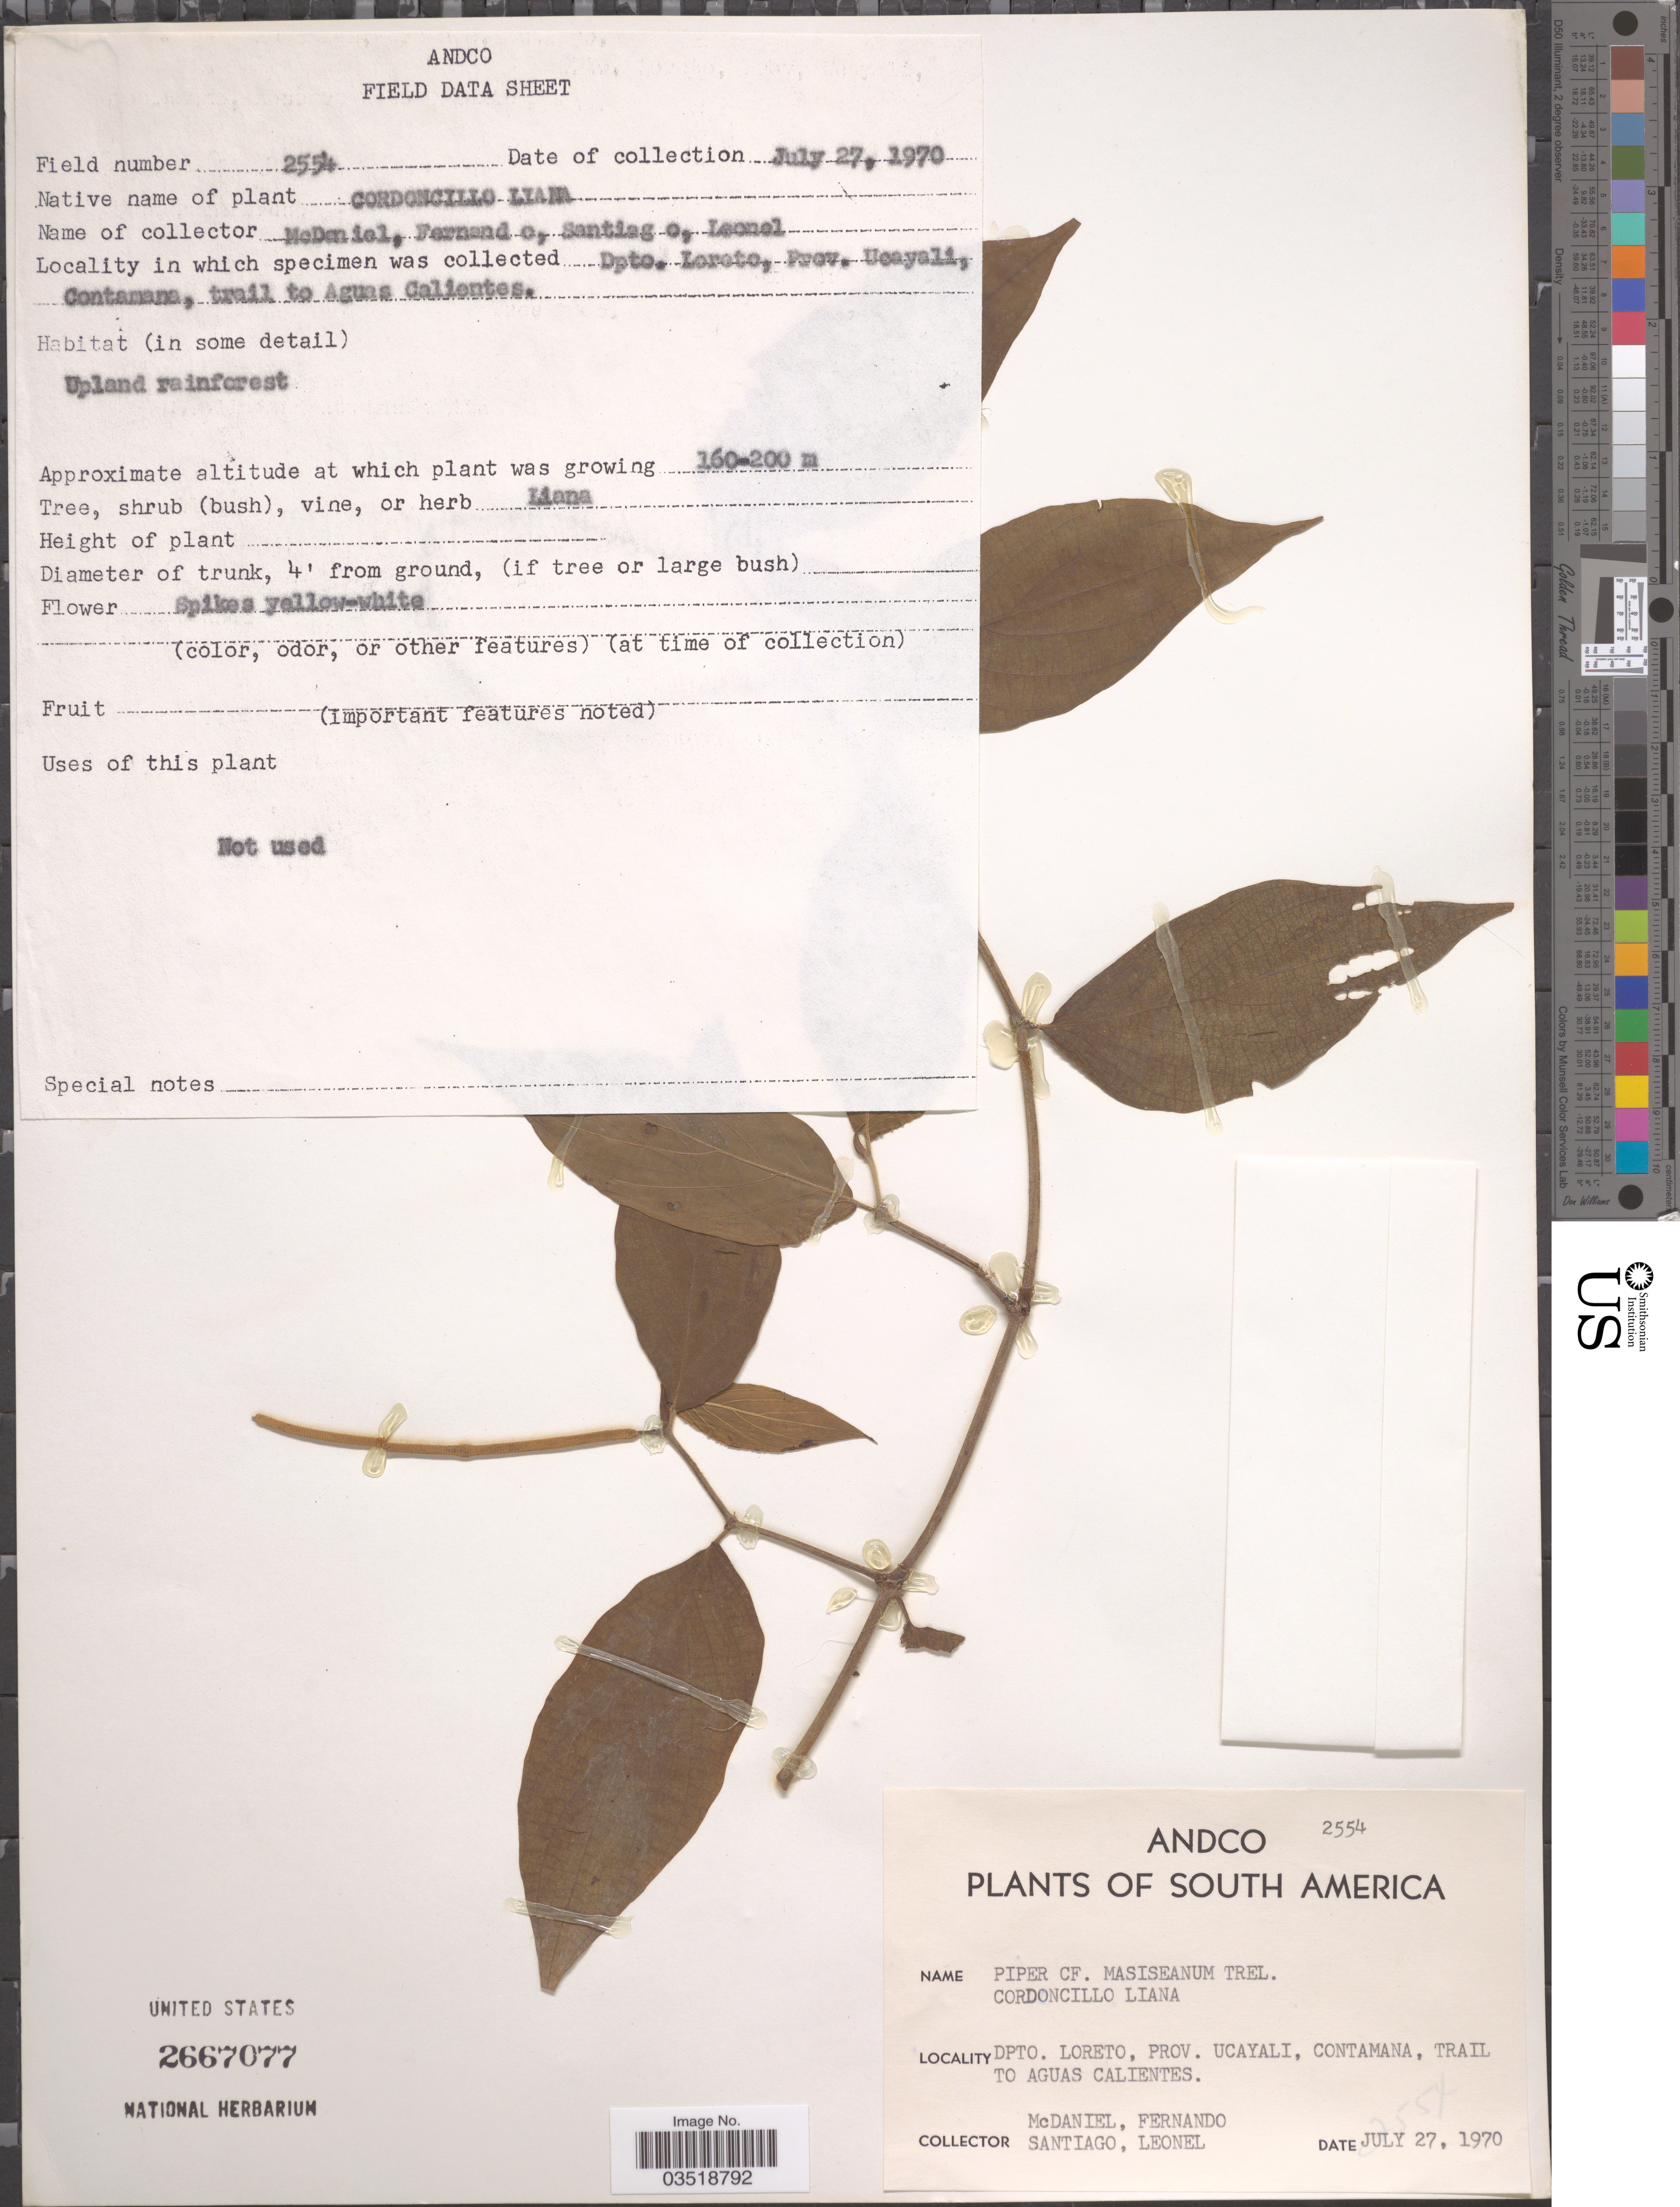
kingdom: Plantae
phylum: Tracheophyta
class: Magnoliopsida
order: Piperales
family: Piperaceae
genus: Piper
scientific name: Piper sp.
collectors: -- McDaniel, -- Fernando, -. Santiago & -- Leonel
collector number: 2554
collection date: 1970-07-27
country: Peru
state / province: Loreto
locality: Dpto. Loreto, Prov. Ucayali, Contama, trail to Aguas Calientes.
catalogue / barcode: US 2667077